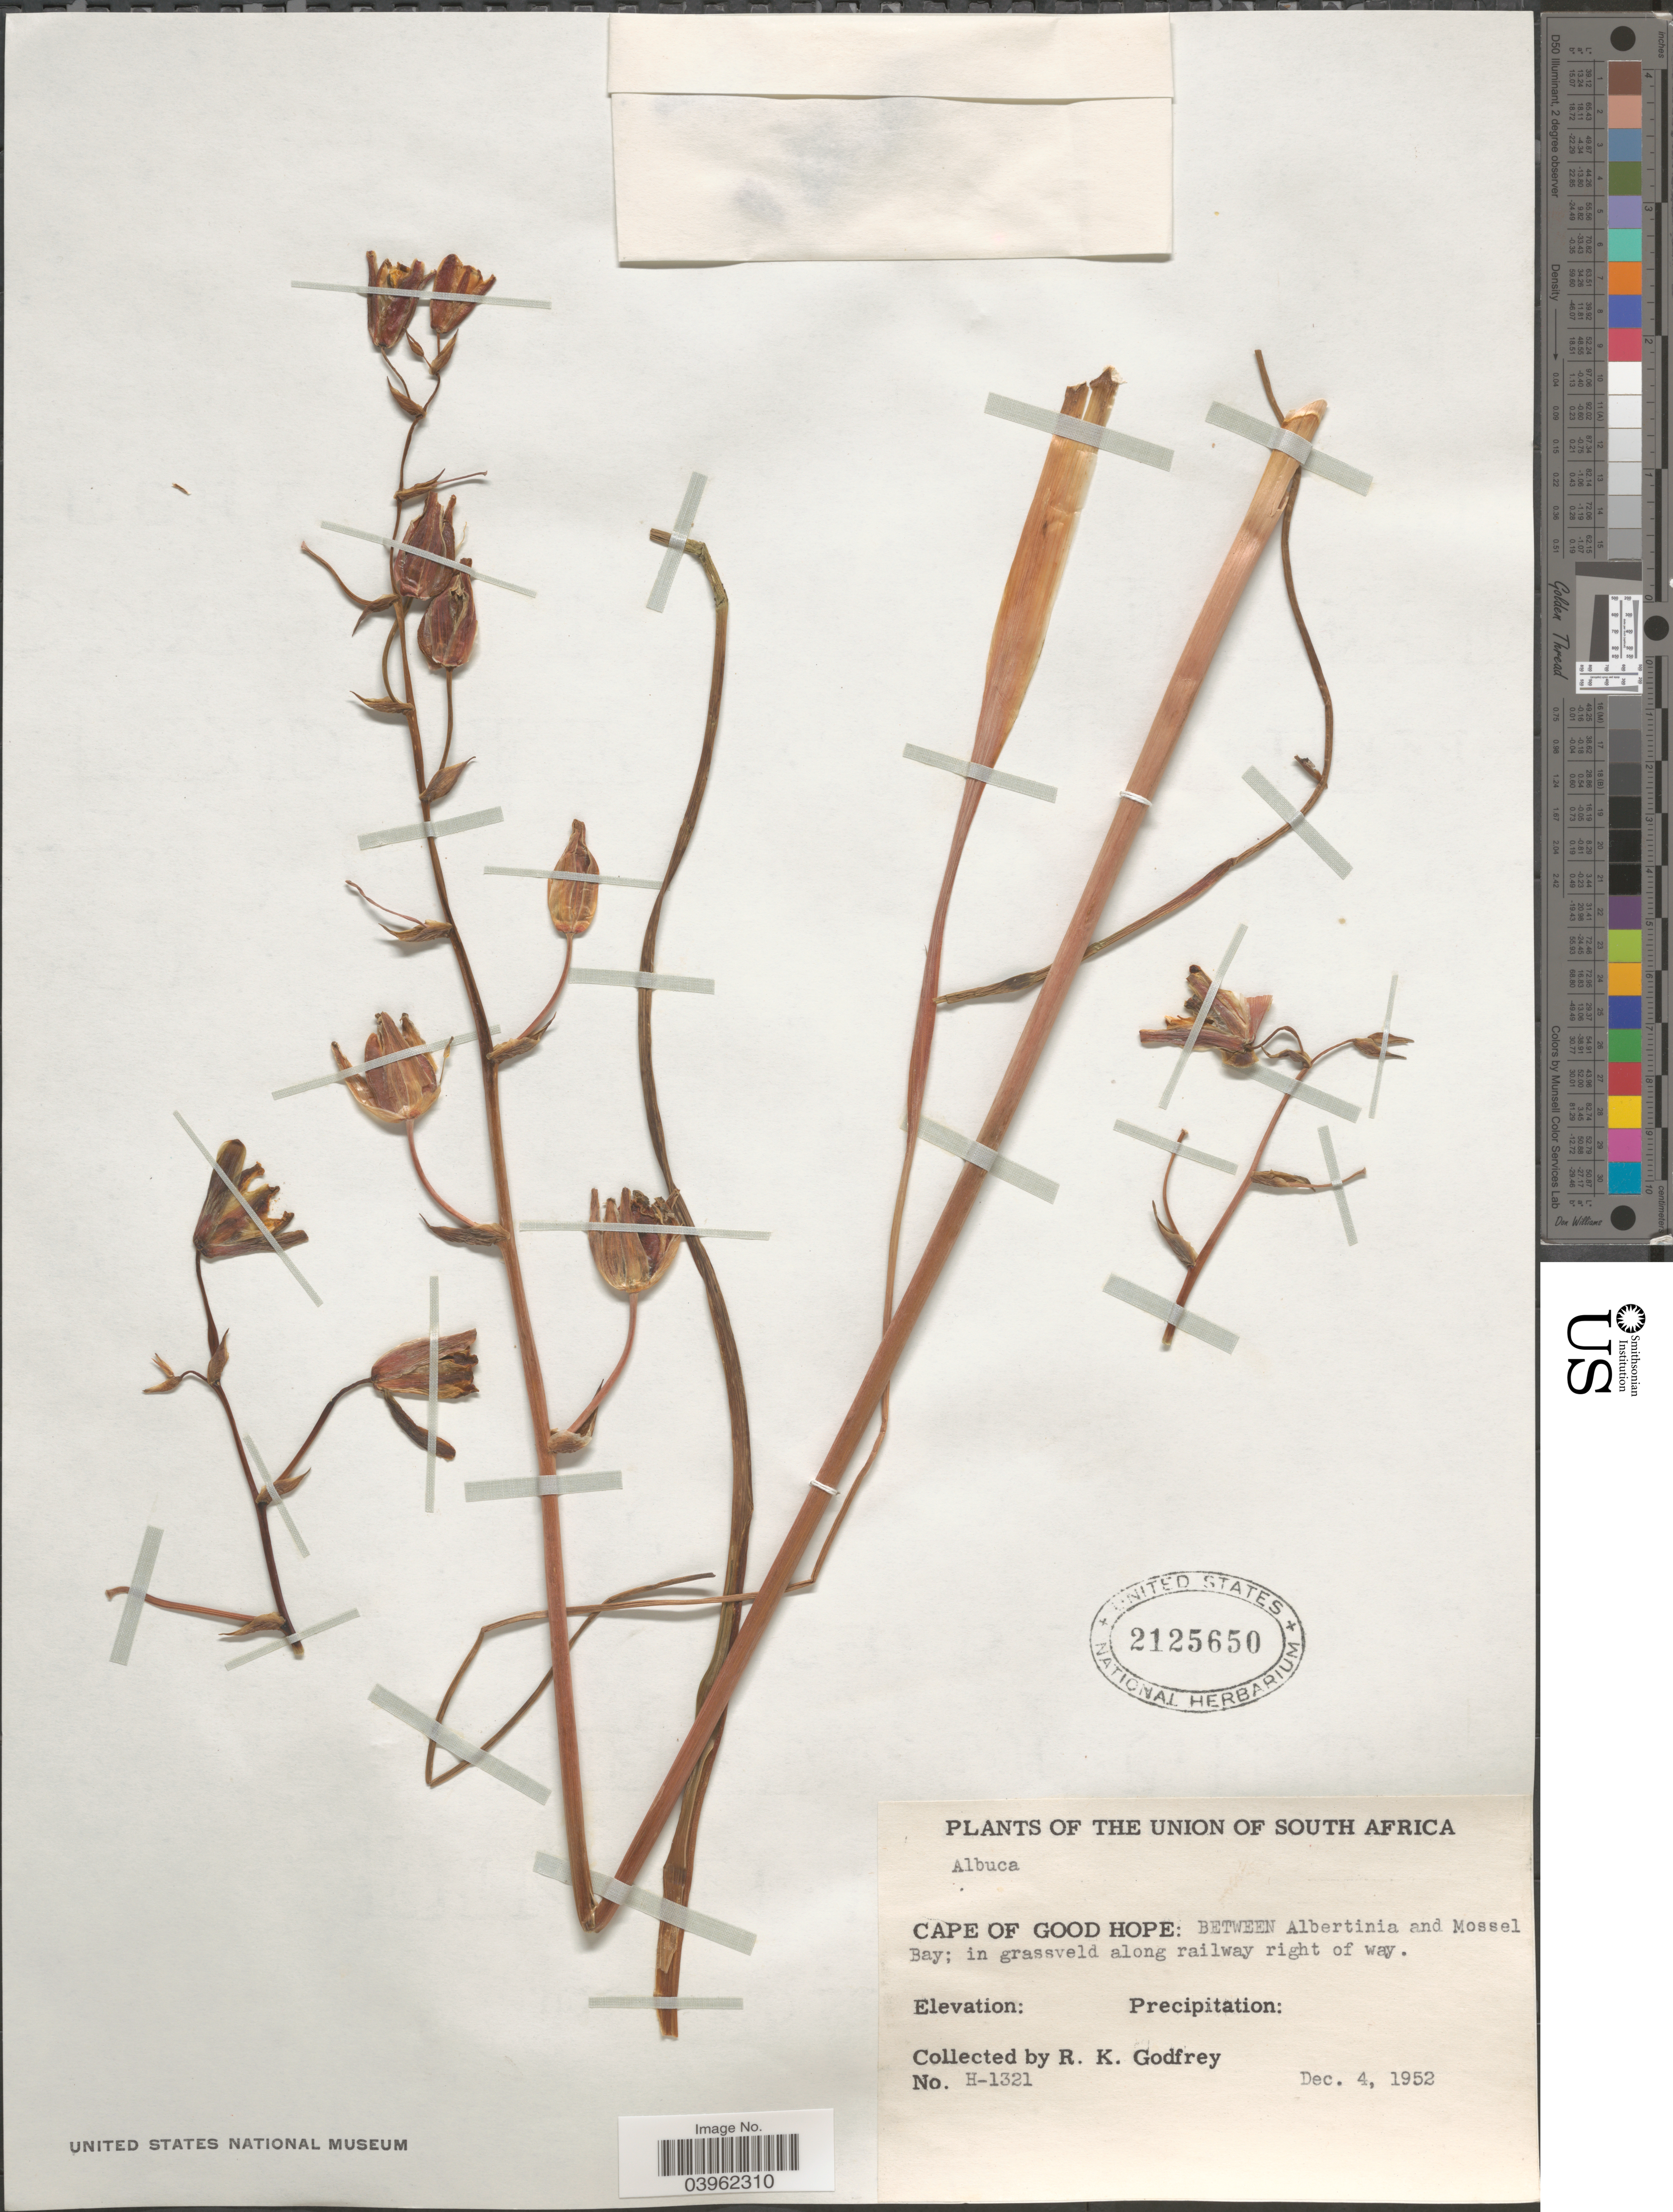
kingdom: Plantae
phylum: Tracheophyta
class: Liliopsida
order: Asparagales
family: Asparagaceae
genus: Albuca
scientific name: Albuca sp.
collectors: R. K. Godfrey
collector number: H-1321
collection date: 1952-12-04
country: South Africa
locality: Union of South Africa. Cape of Good Hope: Between Albertinia and Mossel Bay; in grassveld along railway right of way.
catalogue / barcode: US 2125650